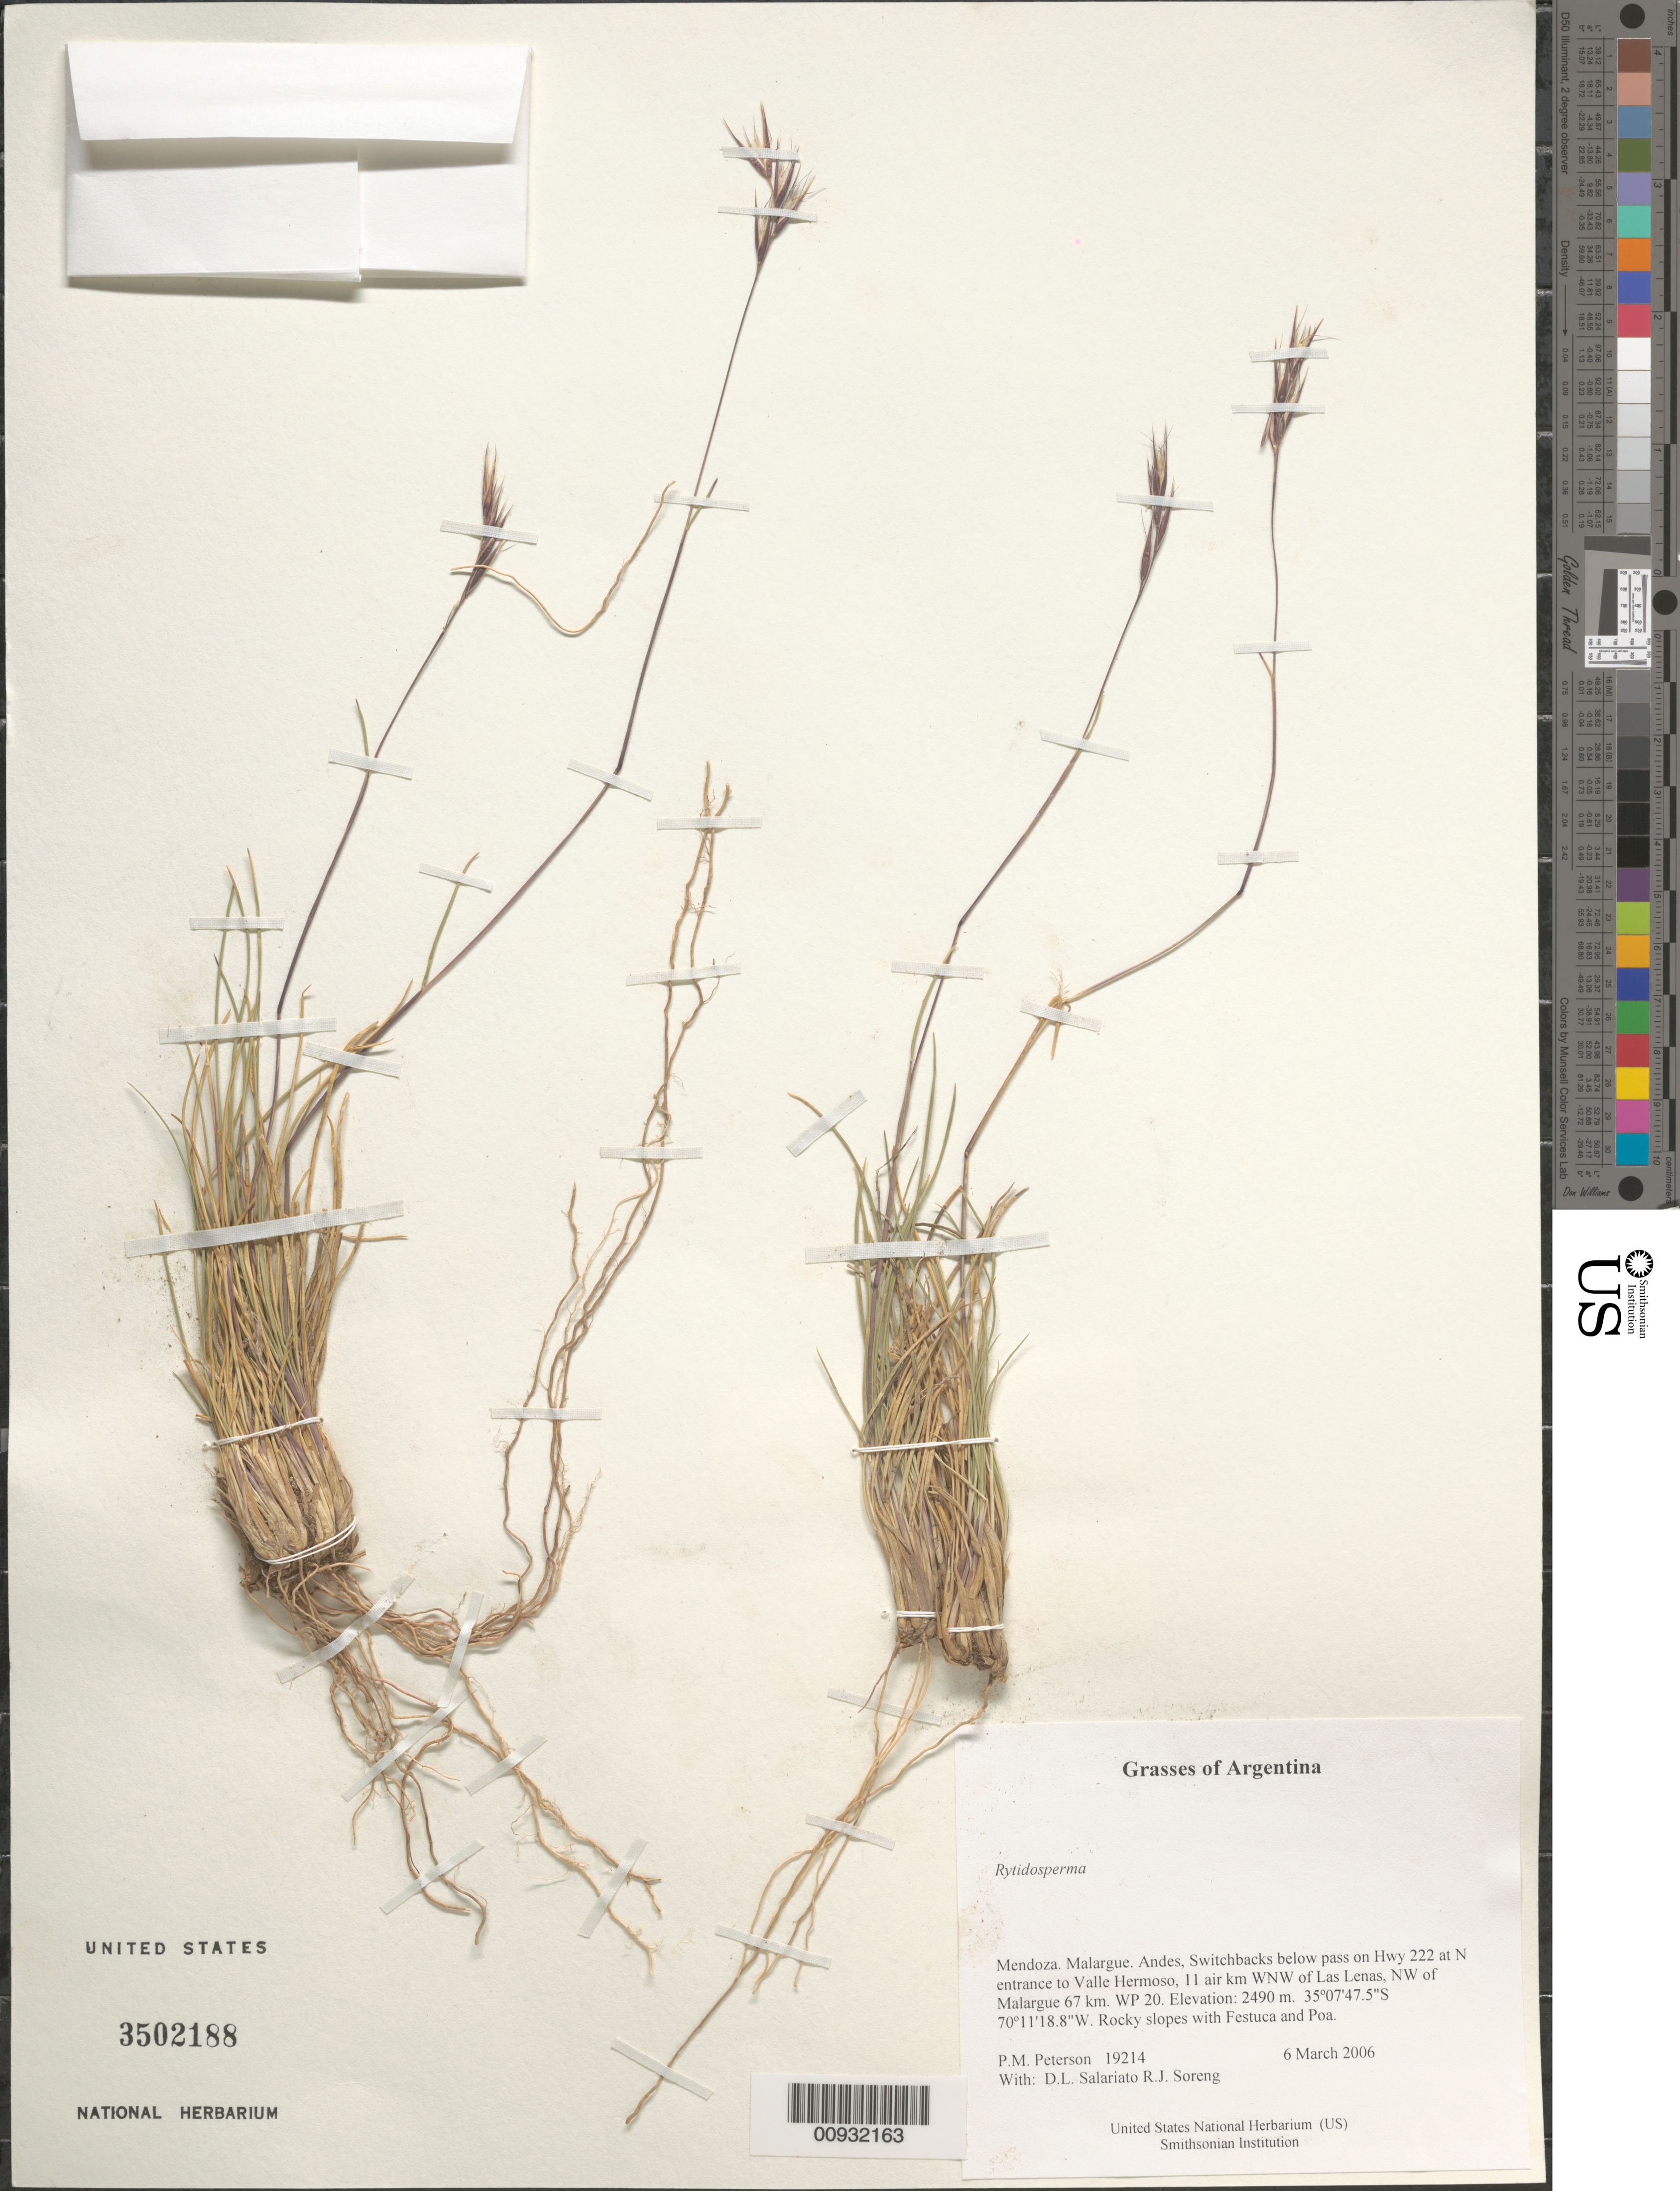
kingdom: Plantae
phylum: Tracheophyta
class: Liliopsida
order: Poales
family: Poaceae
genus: Rytidosperma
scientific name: Rytidosperma sp.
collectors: P. M. Peterson, R. J. Soreng, D. Salariato & A. Panizza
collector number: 19214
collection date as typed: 06 Mar 2006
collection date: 2006-03-06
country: Argentina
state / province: Mendoza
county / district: Malargue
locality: Andes, Switchbacks below pass on Hwy 222 at N entrance to Valle Hermoso, 11 air km WNW of Las Lenas, NW of Malargue 67 km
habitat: Rocky slopes with Festuca and Poa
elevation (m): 2490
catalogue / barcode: US 3502188